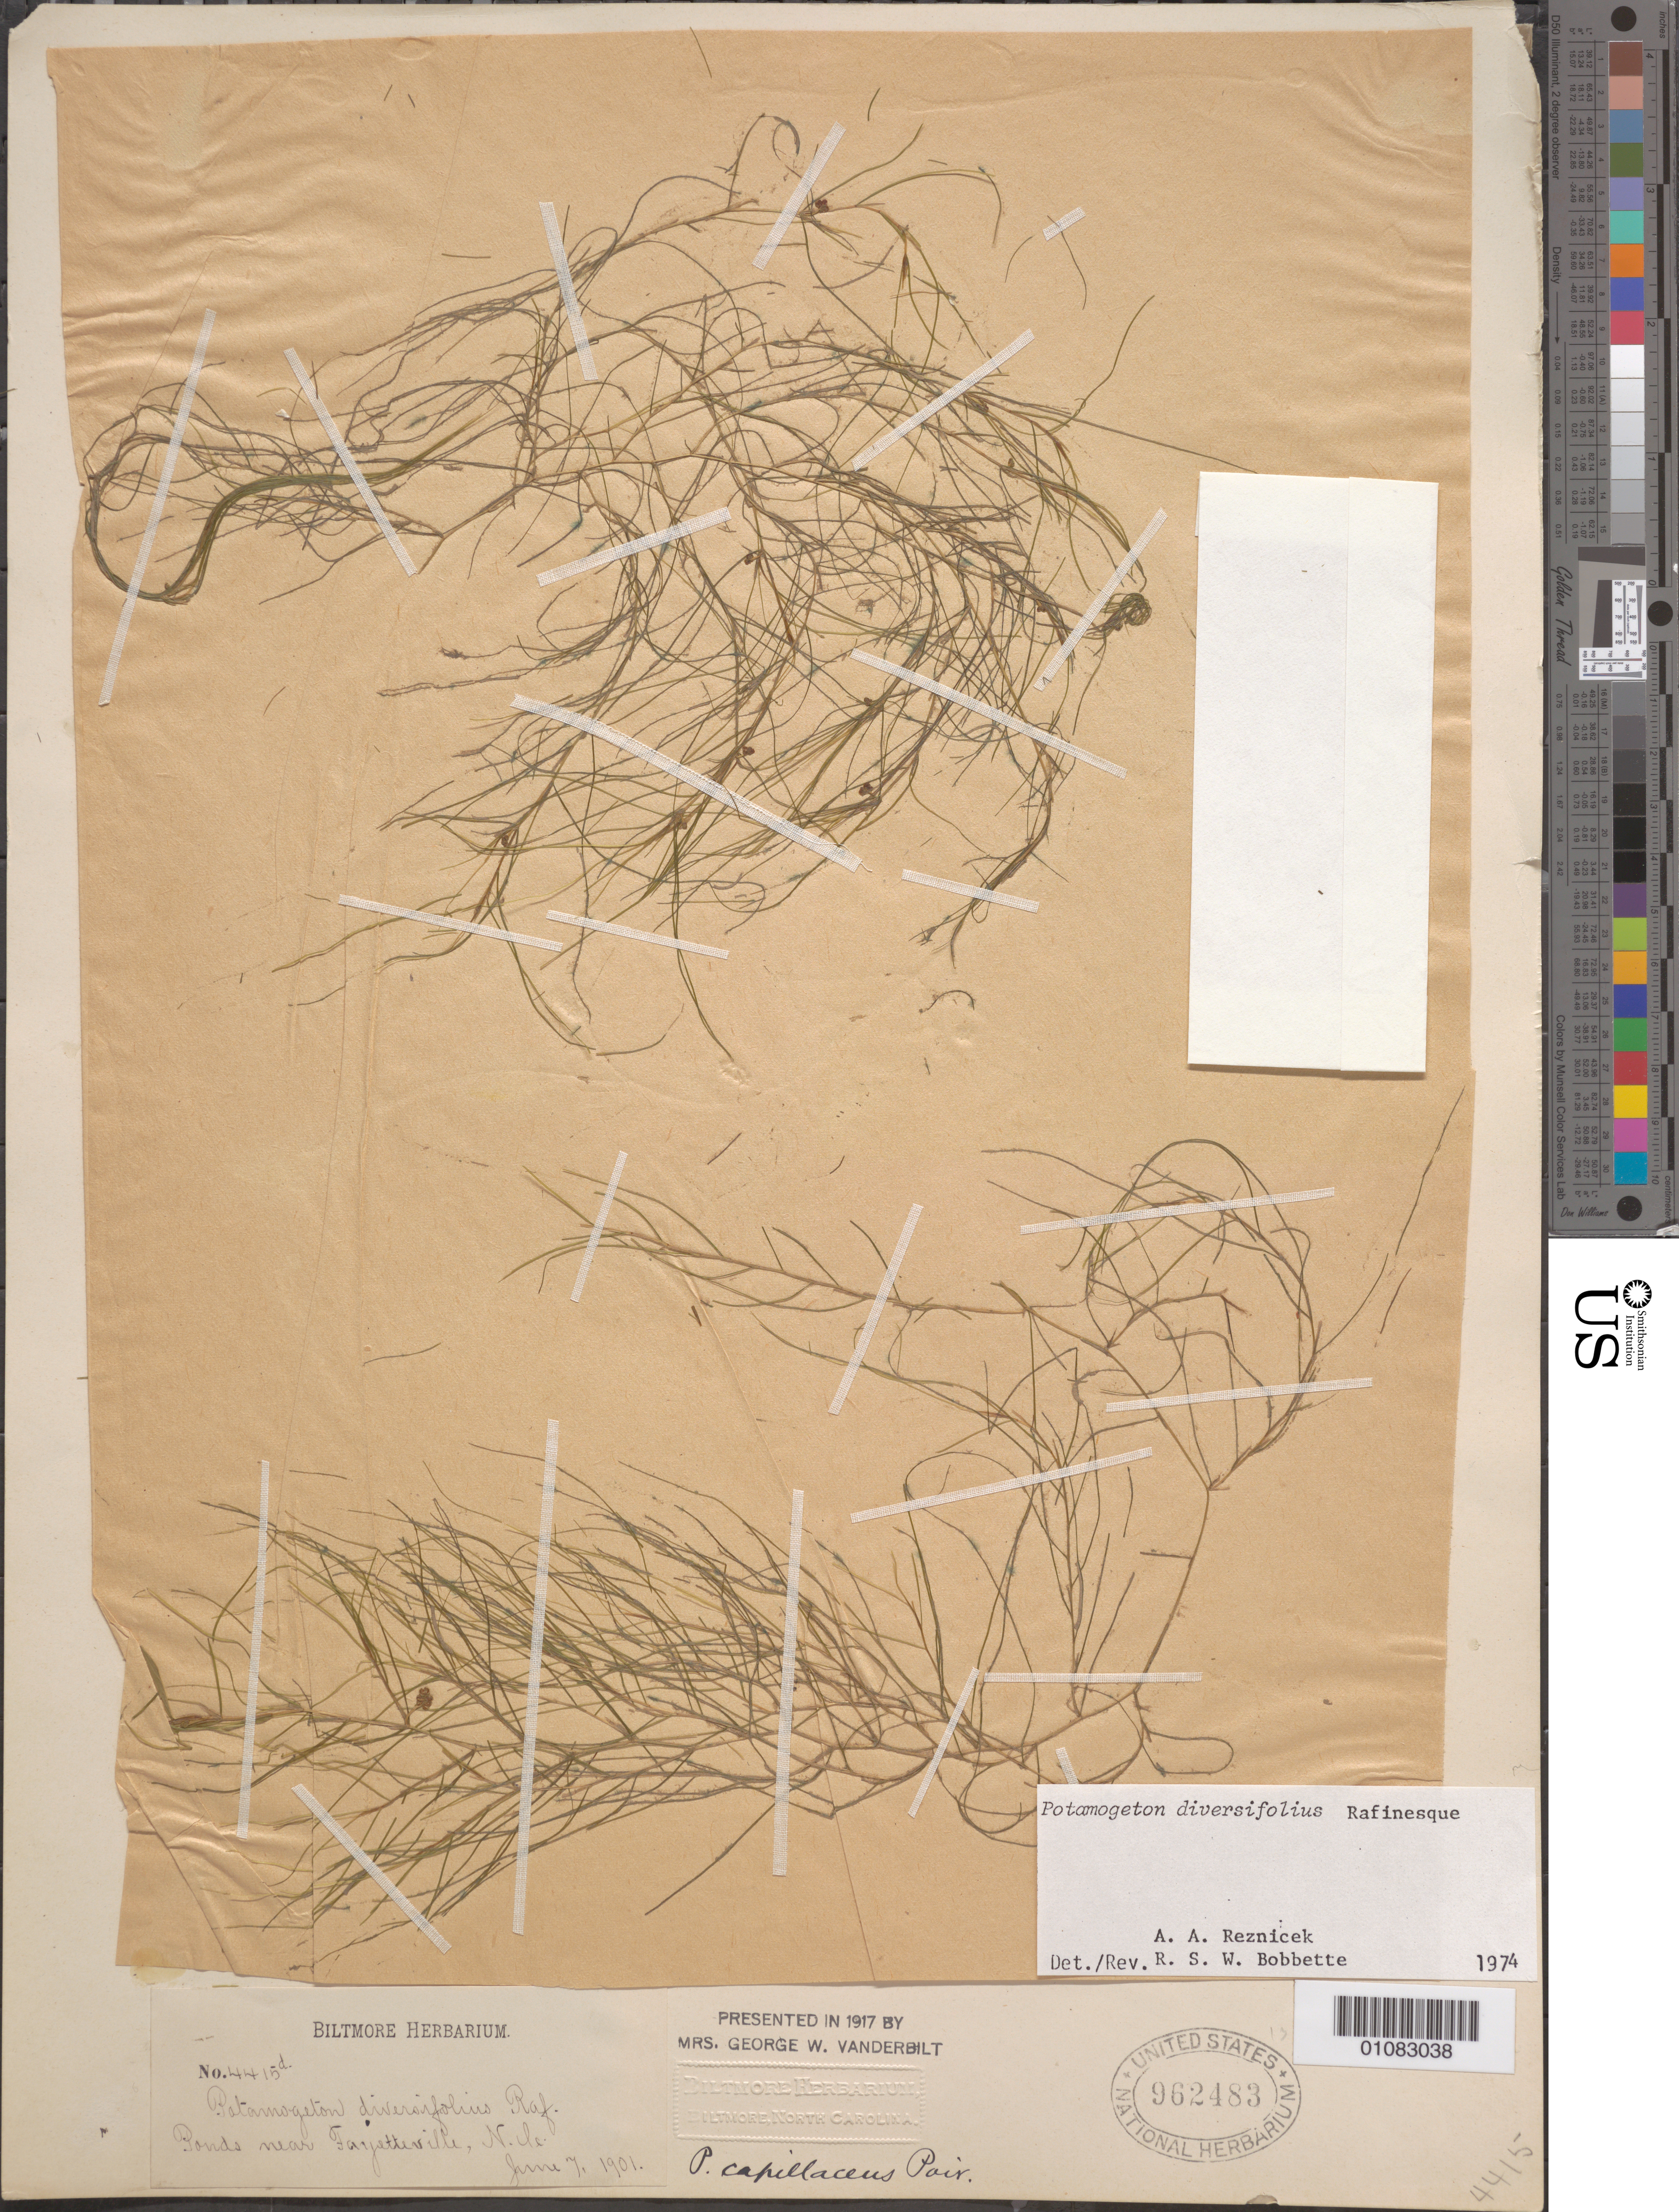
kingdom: Plantae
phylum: Tracheophyta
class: Liliopsida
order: Alismatales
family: Potamogetonaceae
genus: Potamogeton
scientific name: Potamogeton diversifolius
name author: Raf.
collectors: ex herb. Biltmore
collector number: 4415d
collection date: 1901-06-07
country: United States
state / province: New Jersey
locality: near Fayetteville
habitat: Pond.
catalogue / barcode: US 962483